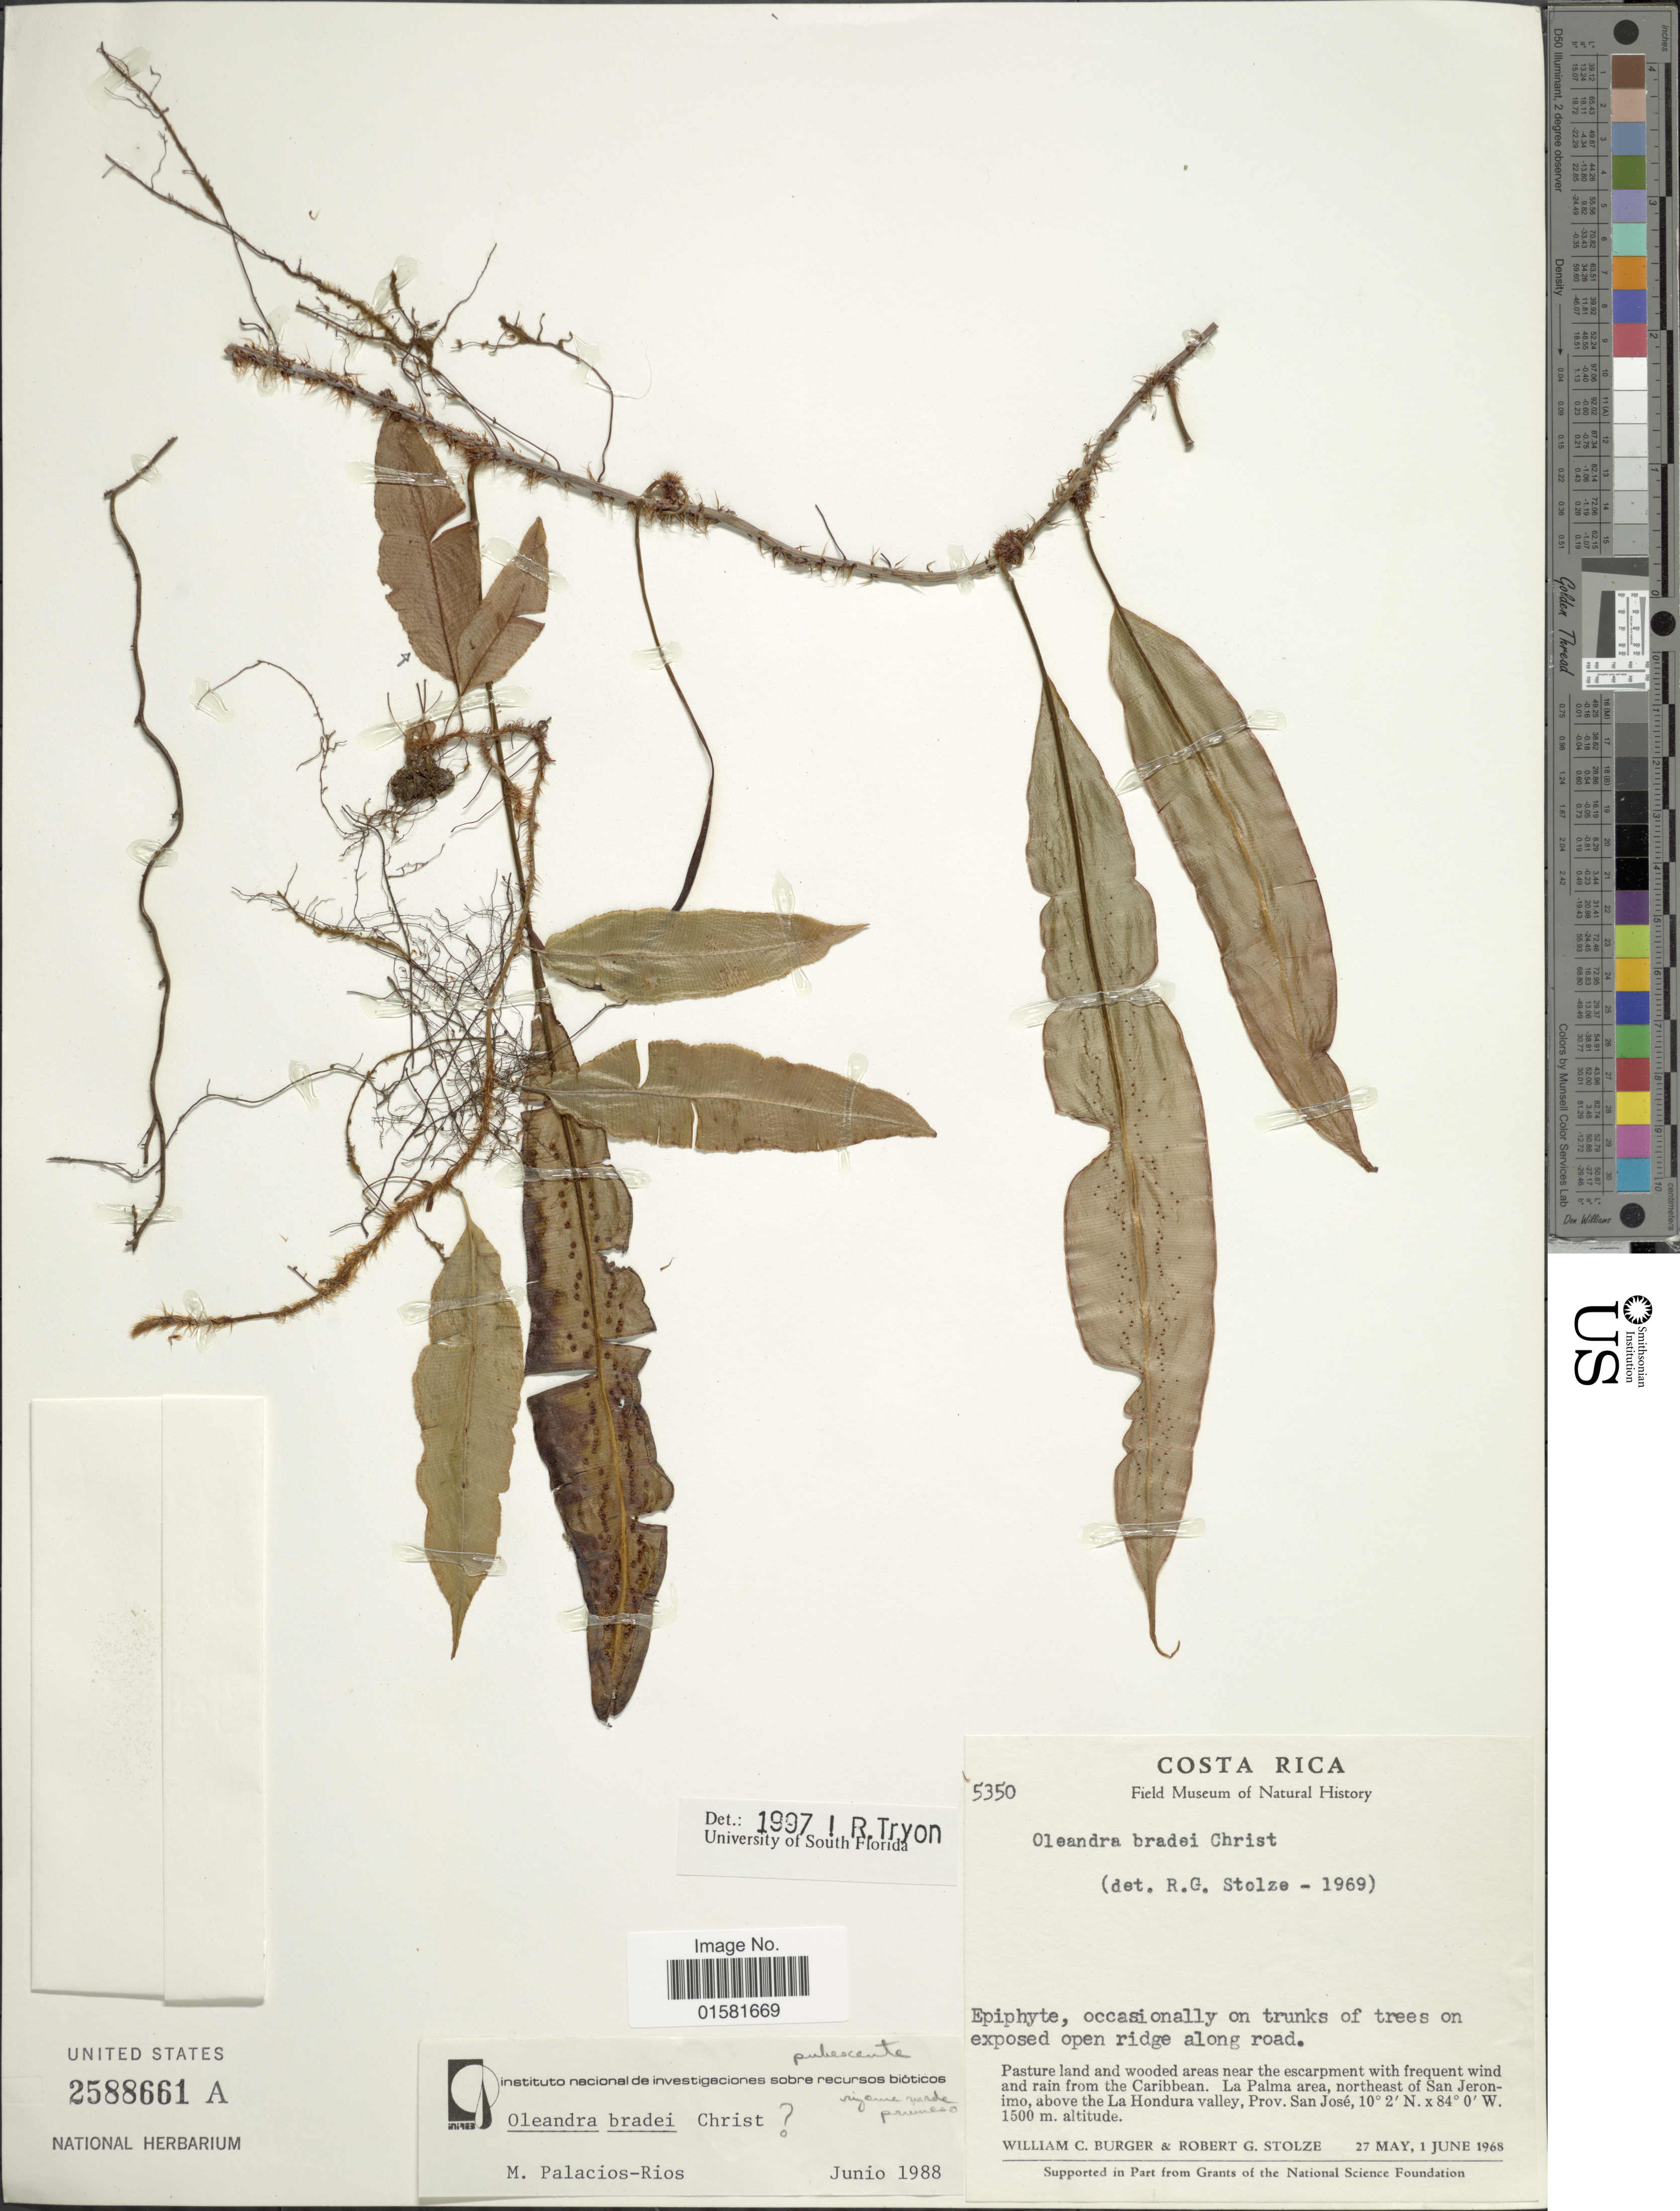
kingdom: Plantae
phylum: Tracheophyta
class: Polypodiopsida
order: Polypodiales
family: Oleandraceae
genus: Oleandra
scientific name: Oleandra bradei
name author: Christ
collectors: W. Burger & R. G. Stolze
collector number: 5350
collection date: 1968-05-27/1968-06-01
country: Costa Rica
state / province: San José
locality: Costa Rica, La Palma area, northeast of San Jeronimo, above the La Hondura valley, Prov. San Jose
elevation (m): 1500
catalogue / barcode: US 2588661A